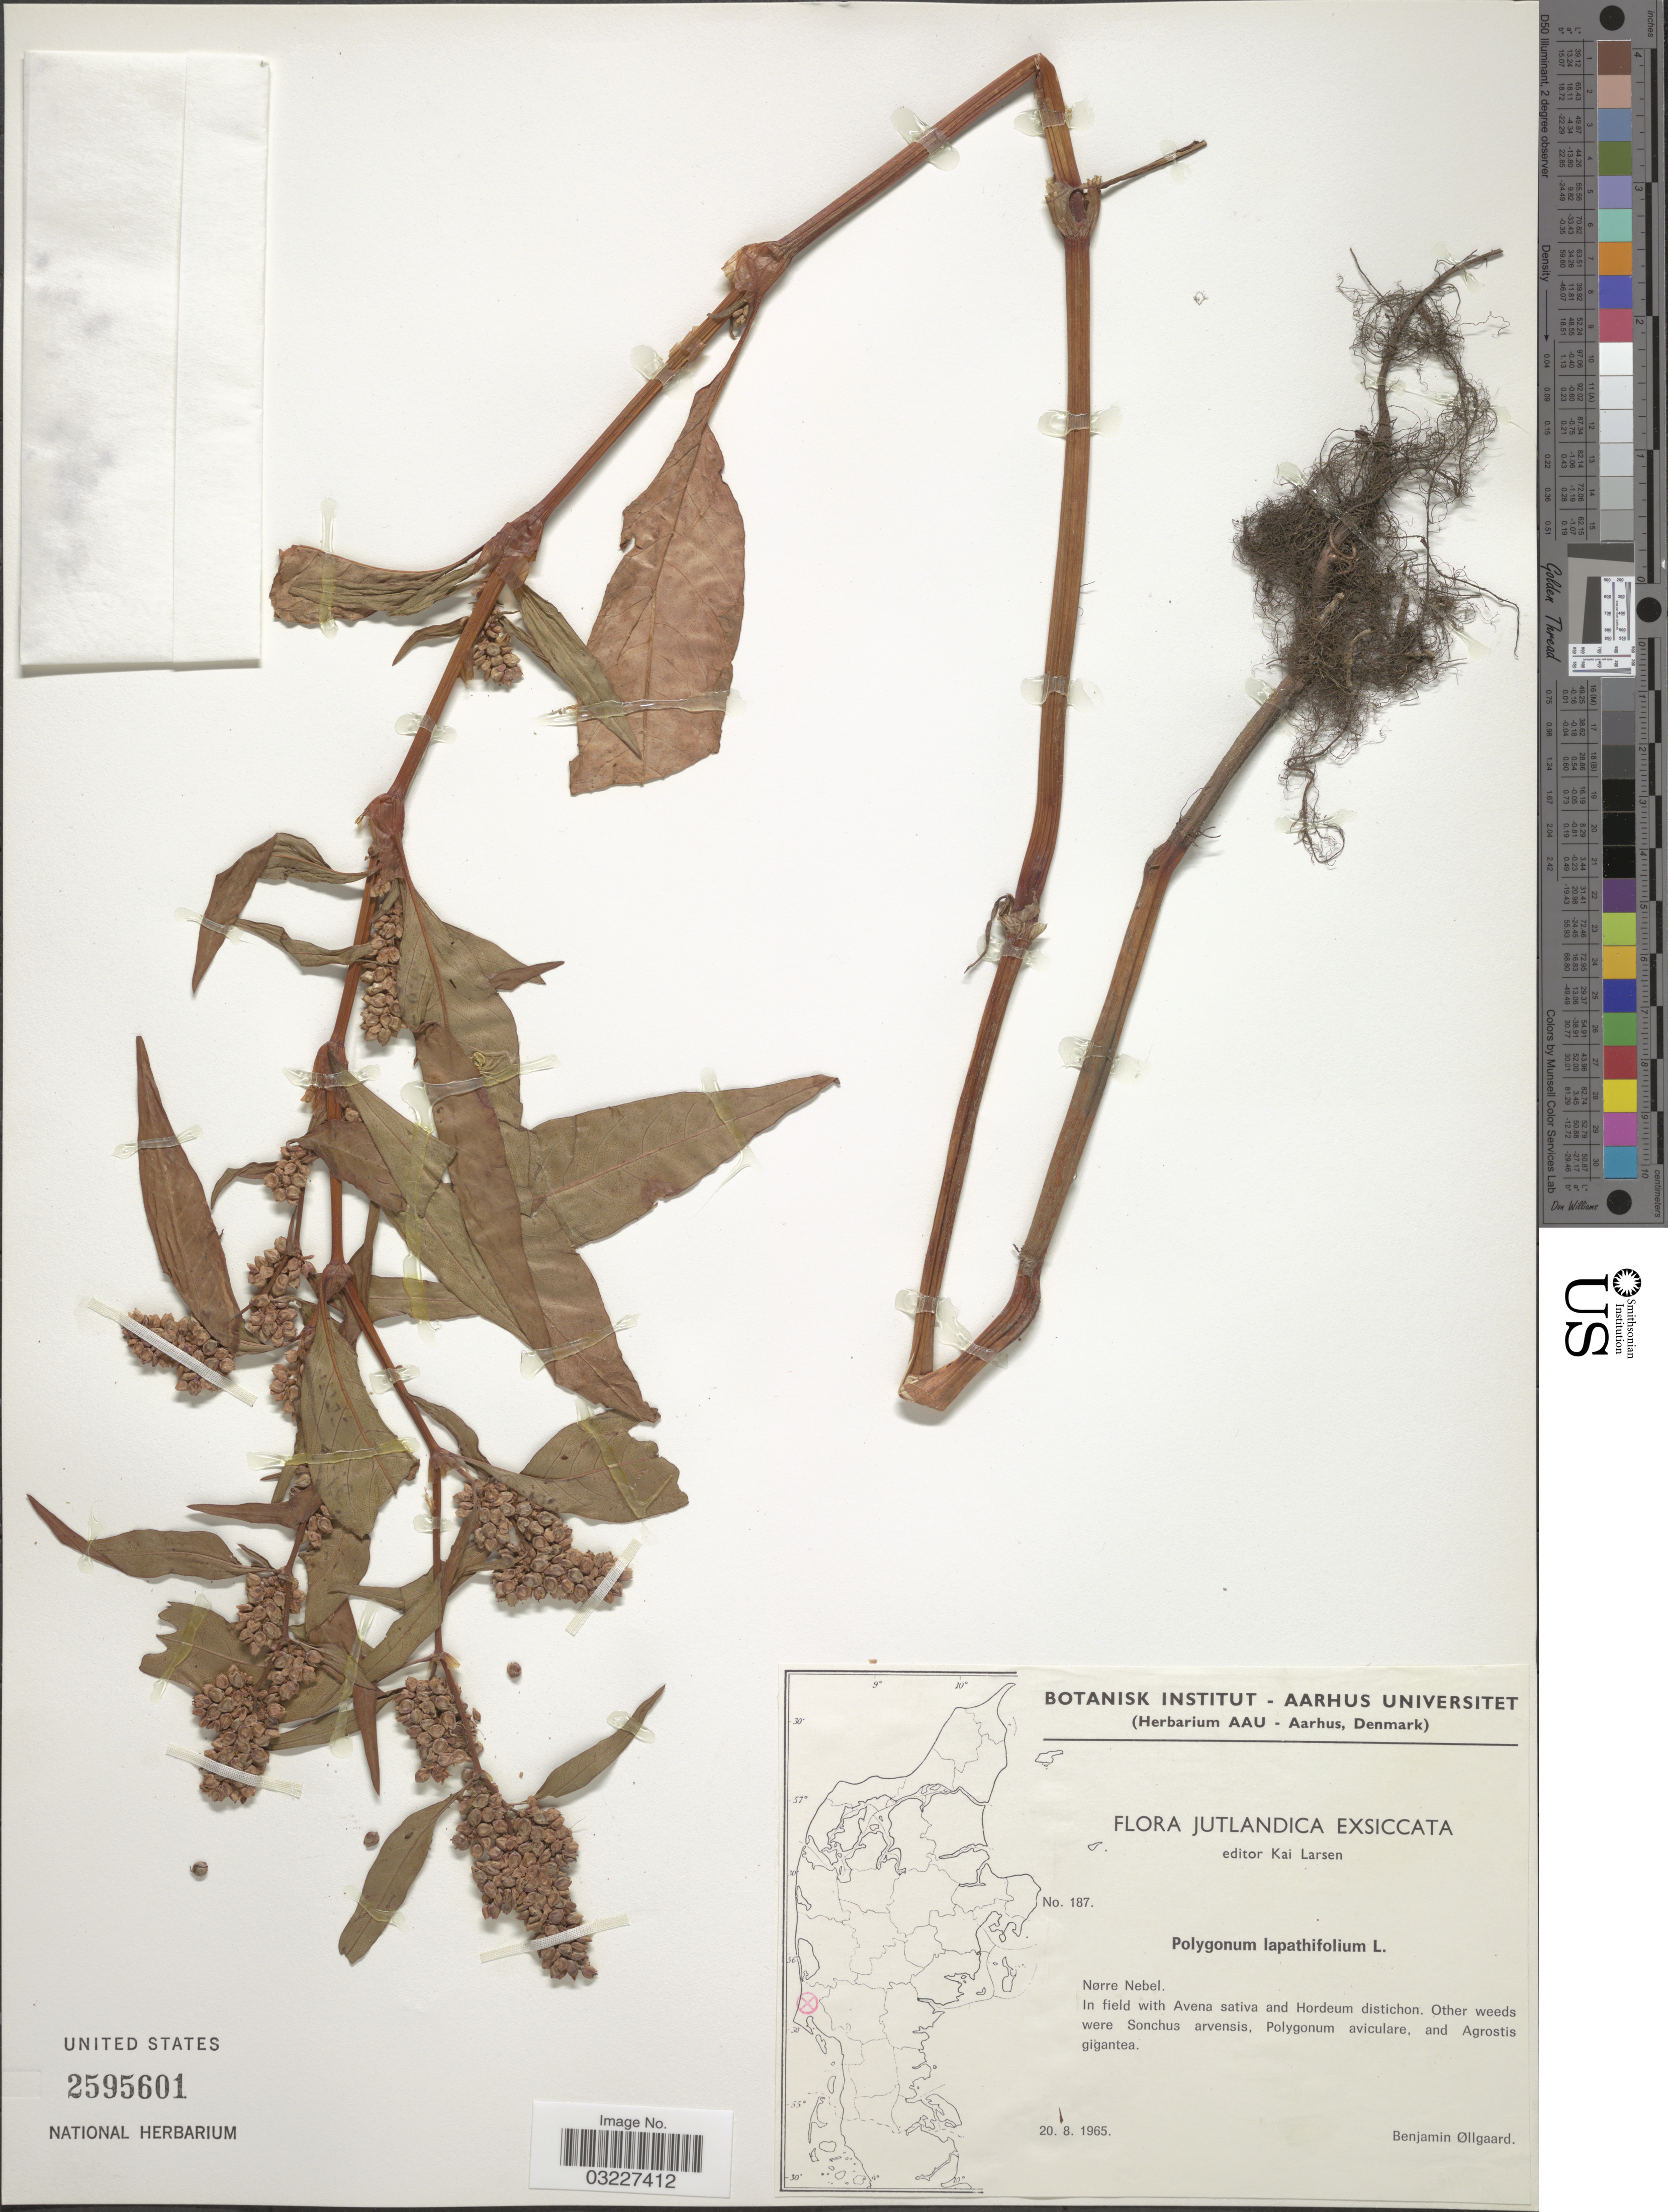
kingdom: Plantae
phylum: Tracheophyta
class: Magnoliopsida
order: Caryophyllales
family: Polygonaceae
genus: Polygonum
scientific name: Polygonum lapathifolium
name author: L.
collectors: B. Øllgaard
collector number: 187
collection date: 1965-08-20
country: Denmark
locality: Jutlandica. Nørre Nebel.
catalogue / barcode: US 2595601